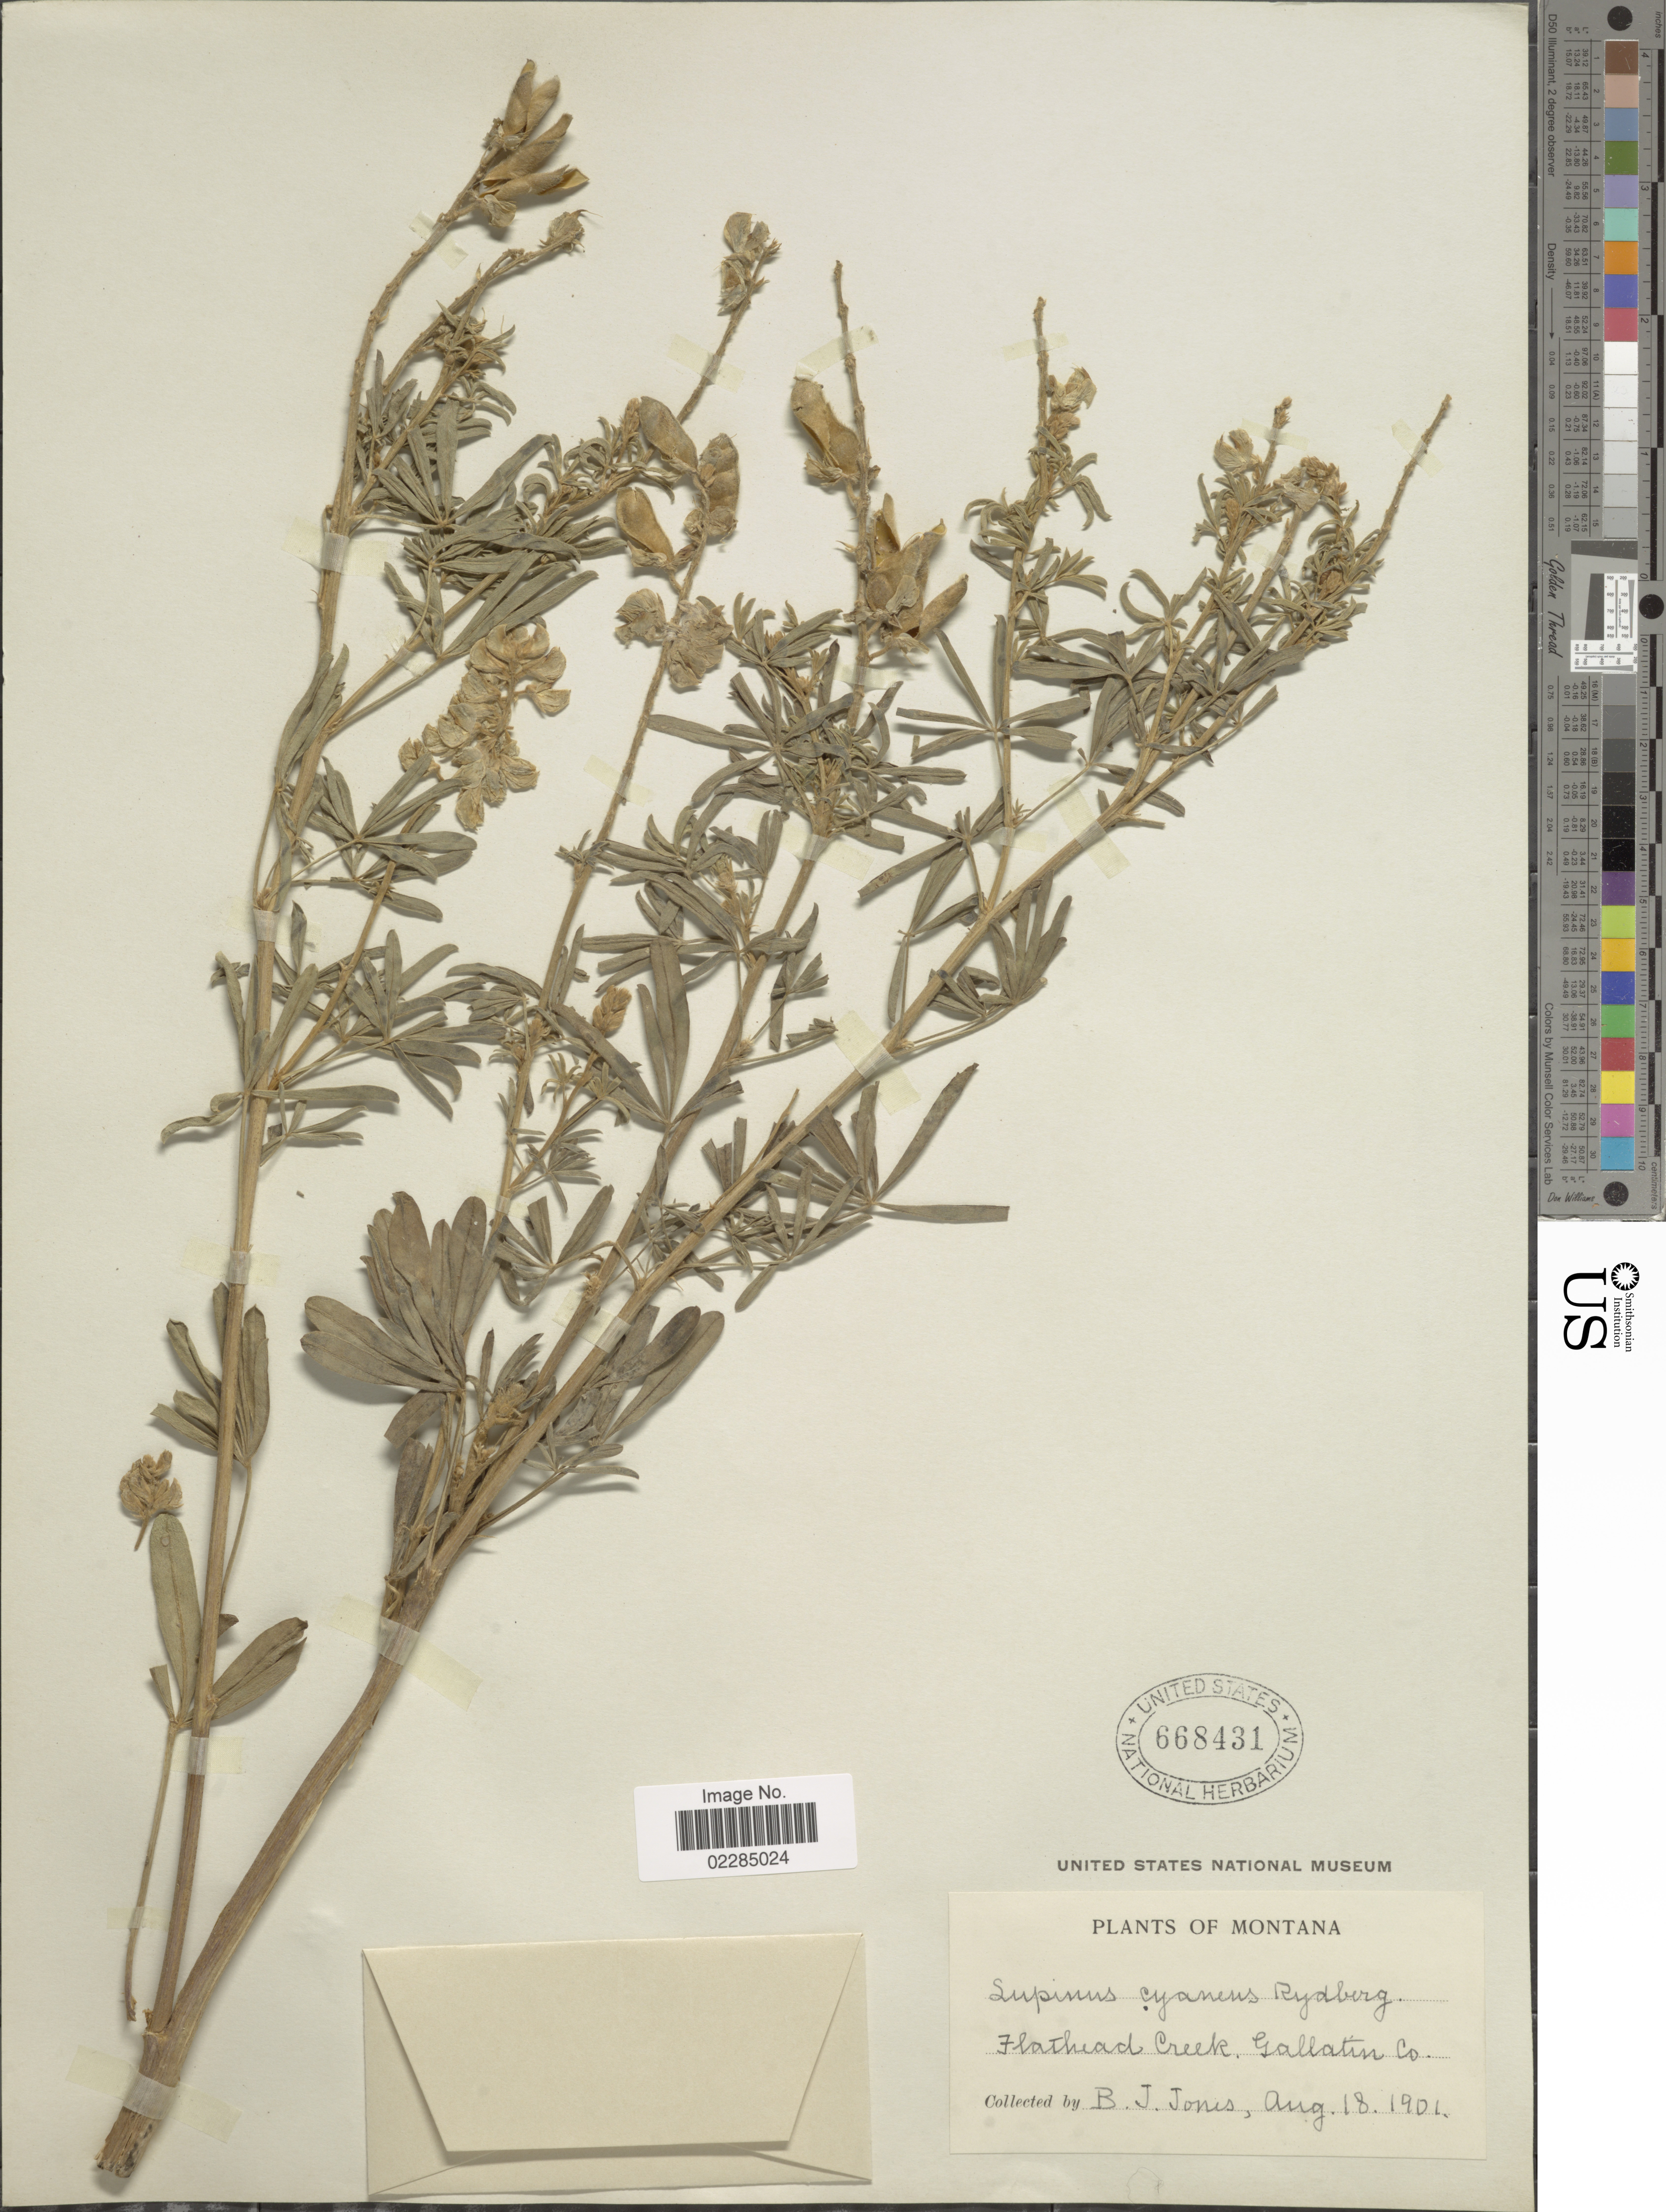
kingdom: Plantae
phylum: Tracheophyta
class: Magnoliopsida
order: Fabales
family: Fabaceae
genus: Lupinus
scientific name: Lupinus cyaneus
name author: Rydb.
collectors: B. Jones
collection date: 1901-08-18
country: United States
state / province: Montana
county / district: Gallatin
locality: Flathead Creek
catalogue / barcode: US 668431